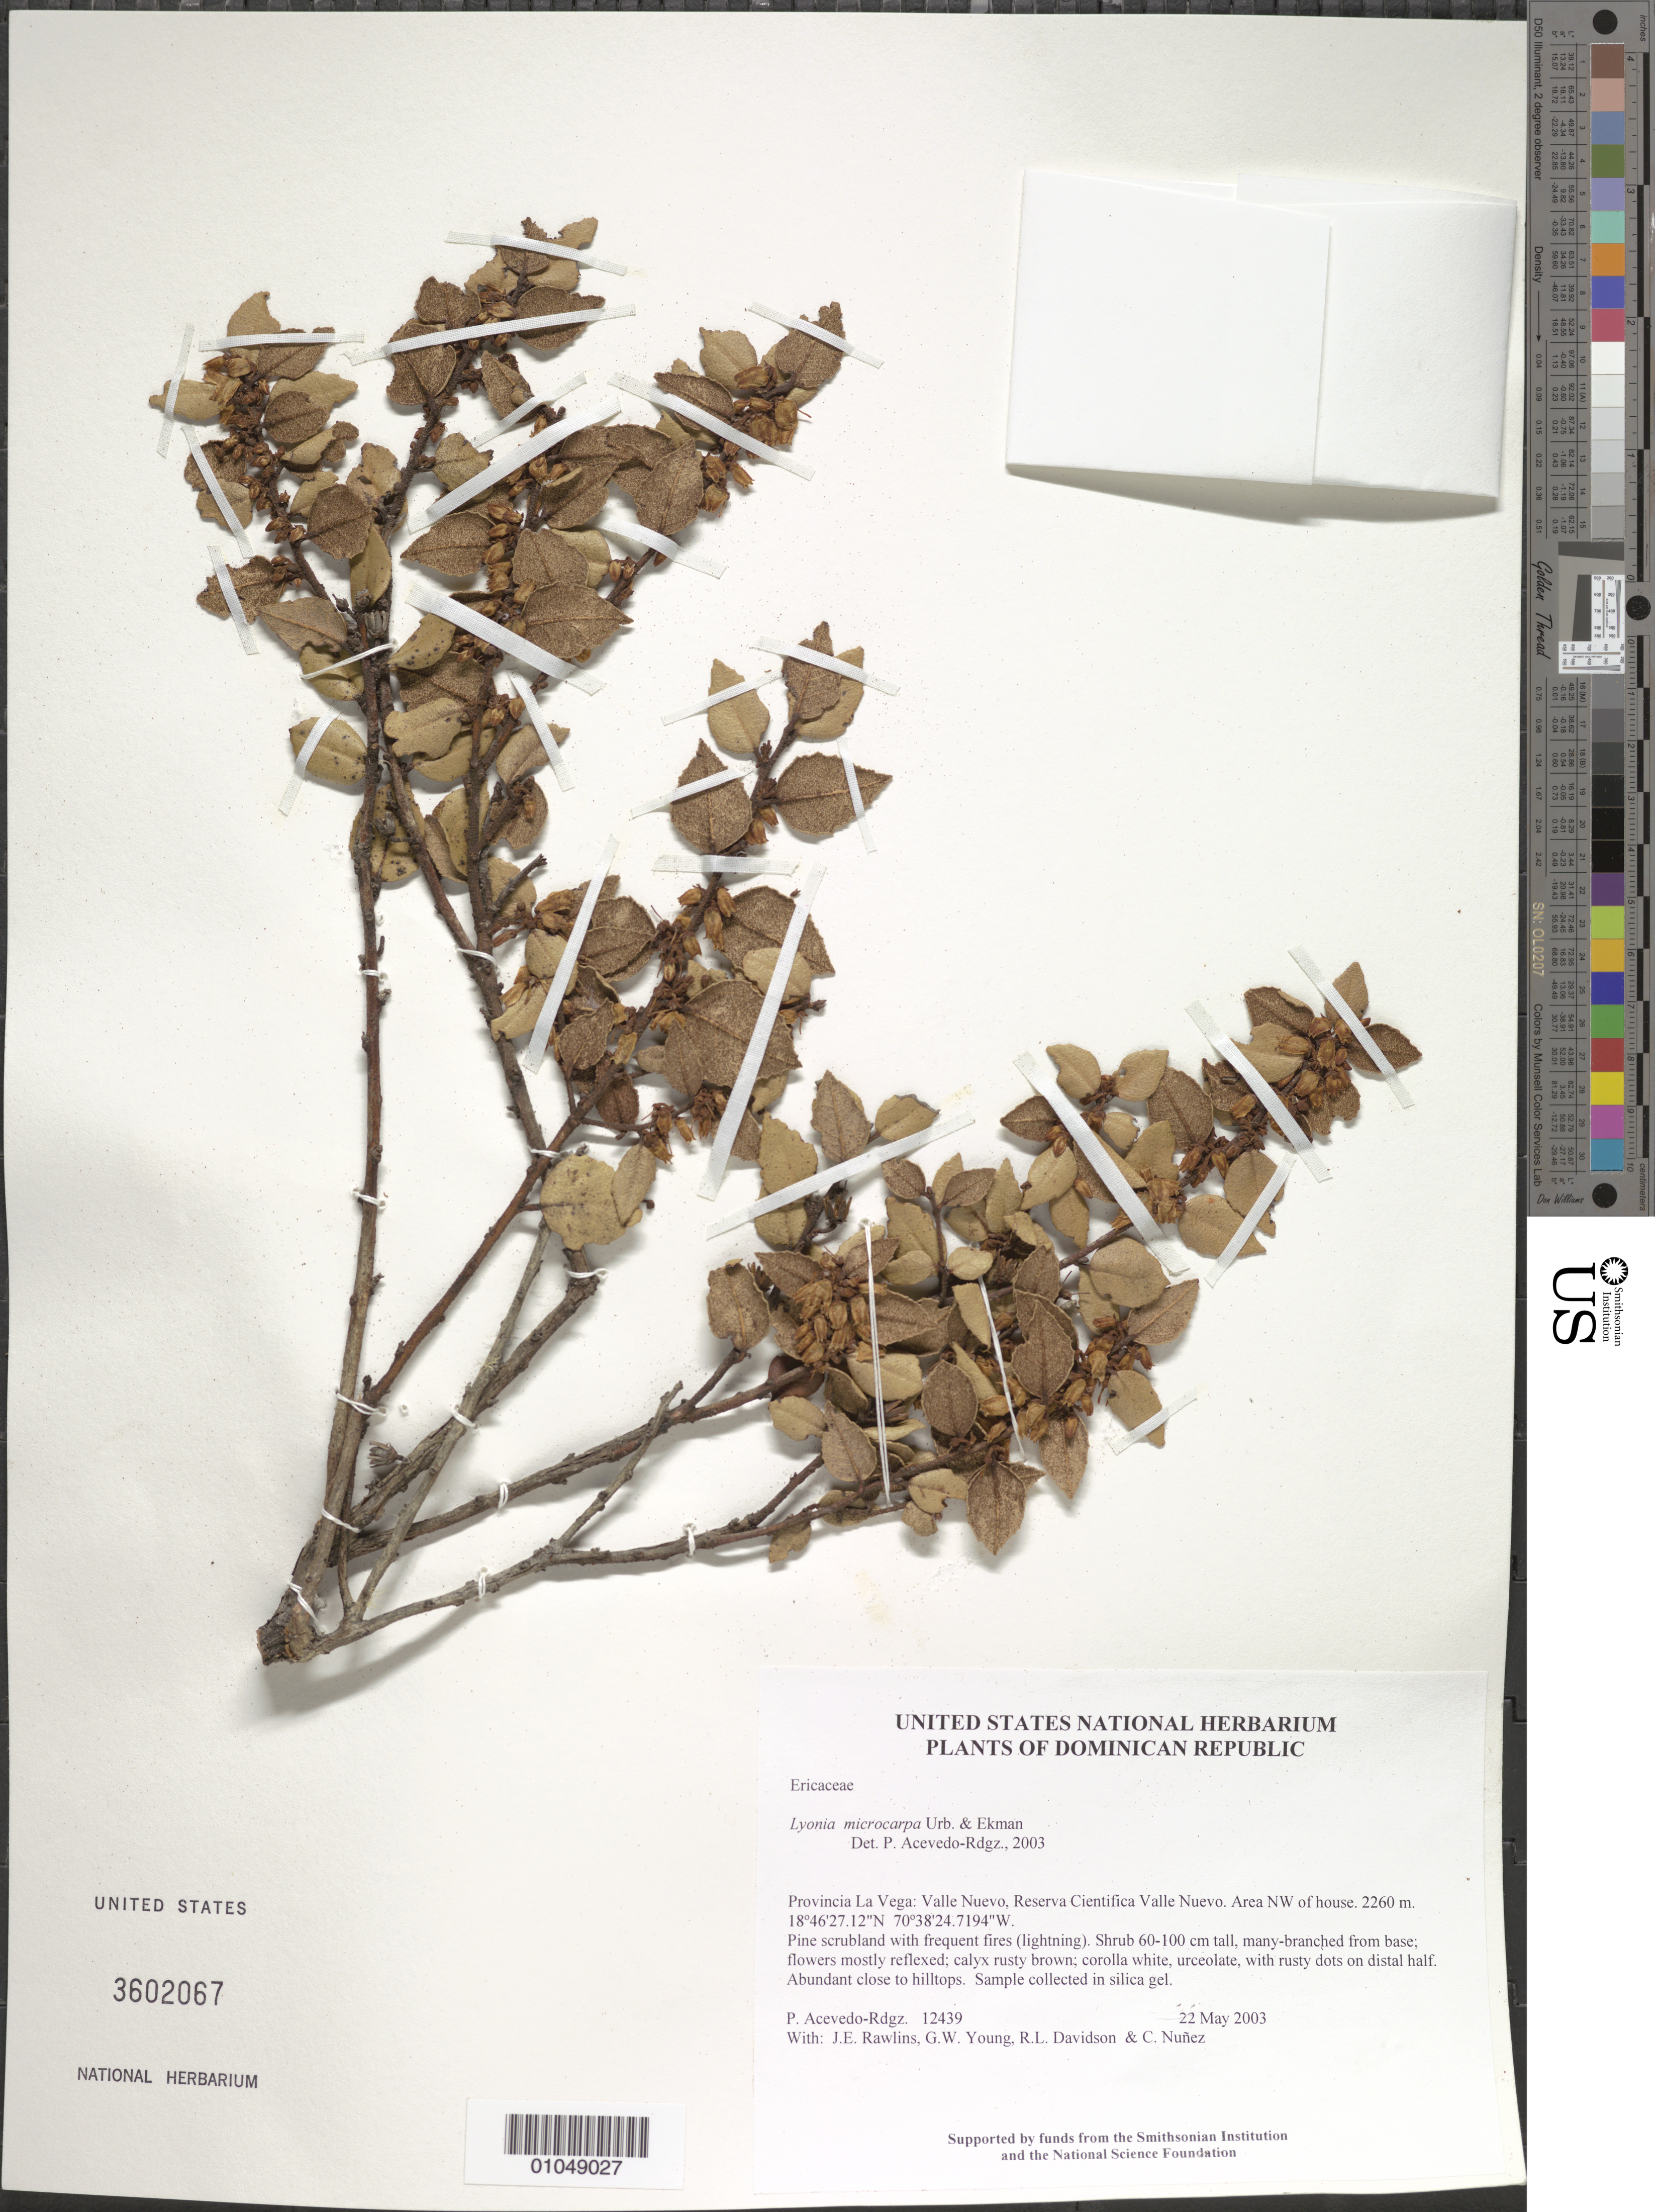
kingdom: Plantae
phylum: Tracheophyta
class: Magnoliopsida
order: Ericales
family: Ericaceae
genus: Lyonia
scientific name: Lyonia microcarpa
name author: Urb. & Ekman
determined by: Acevedo-Rodríguez, P., (BOT), Smithsonian Institution - National Museum of Natural History (UNITED STATES)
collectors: P. Acevedo-Rodr., J. Rawlins, G. Young, R. Davidson & C. Nunez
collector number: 12439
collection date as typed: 22 May 2003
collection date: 2003-05-22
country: Dominican Republic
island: Hispaniola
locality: Provincia La Vega: Valle Nuevo, Reserva Cientifica Valle Nuevo. Area NW of house.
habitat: Pine scrubland with frequent fires (lightning).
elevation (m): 2260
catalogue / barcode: US 3602067